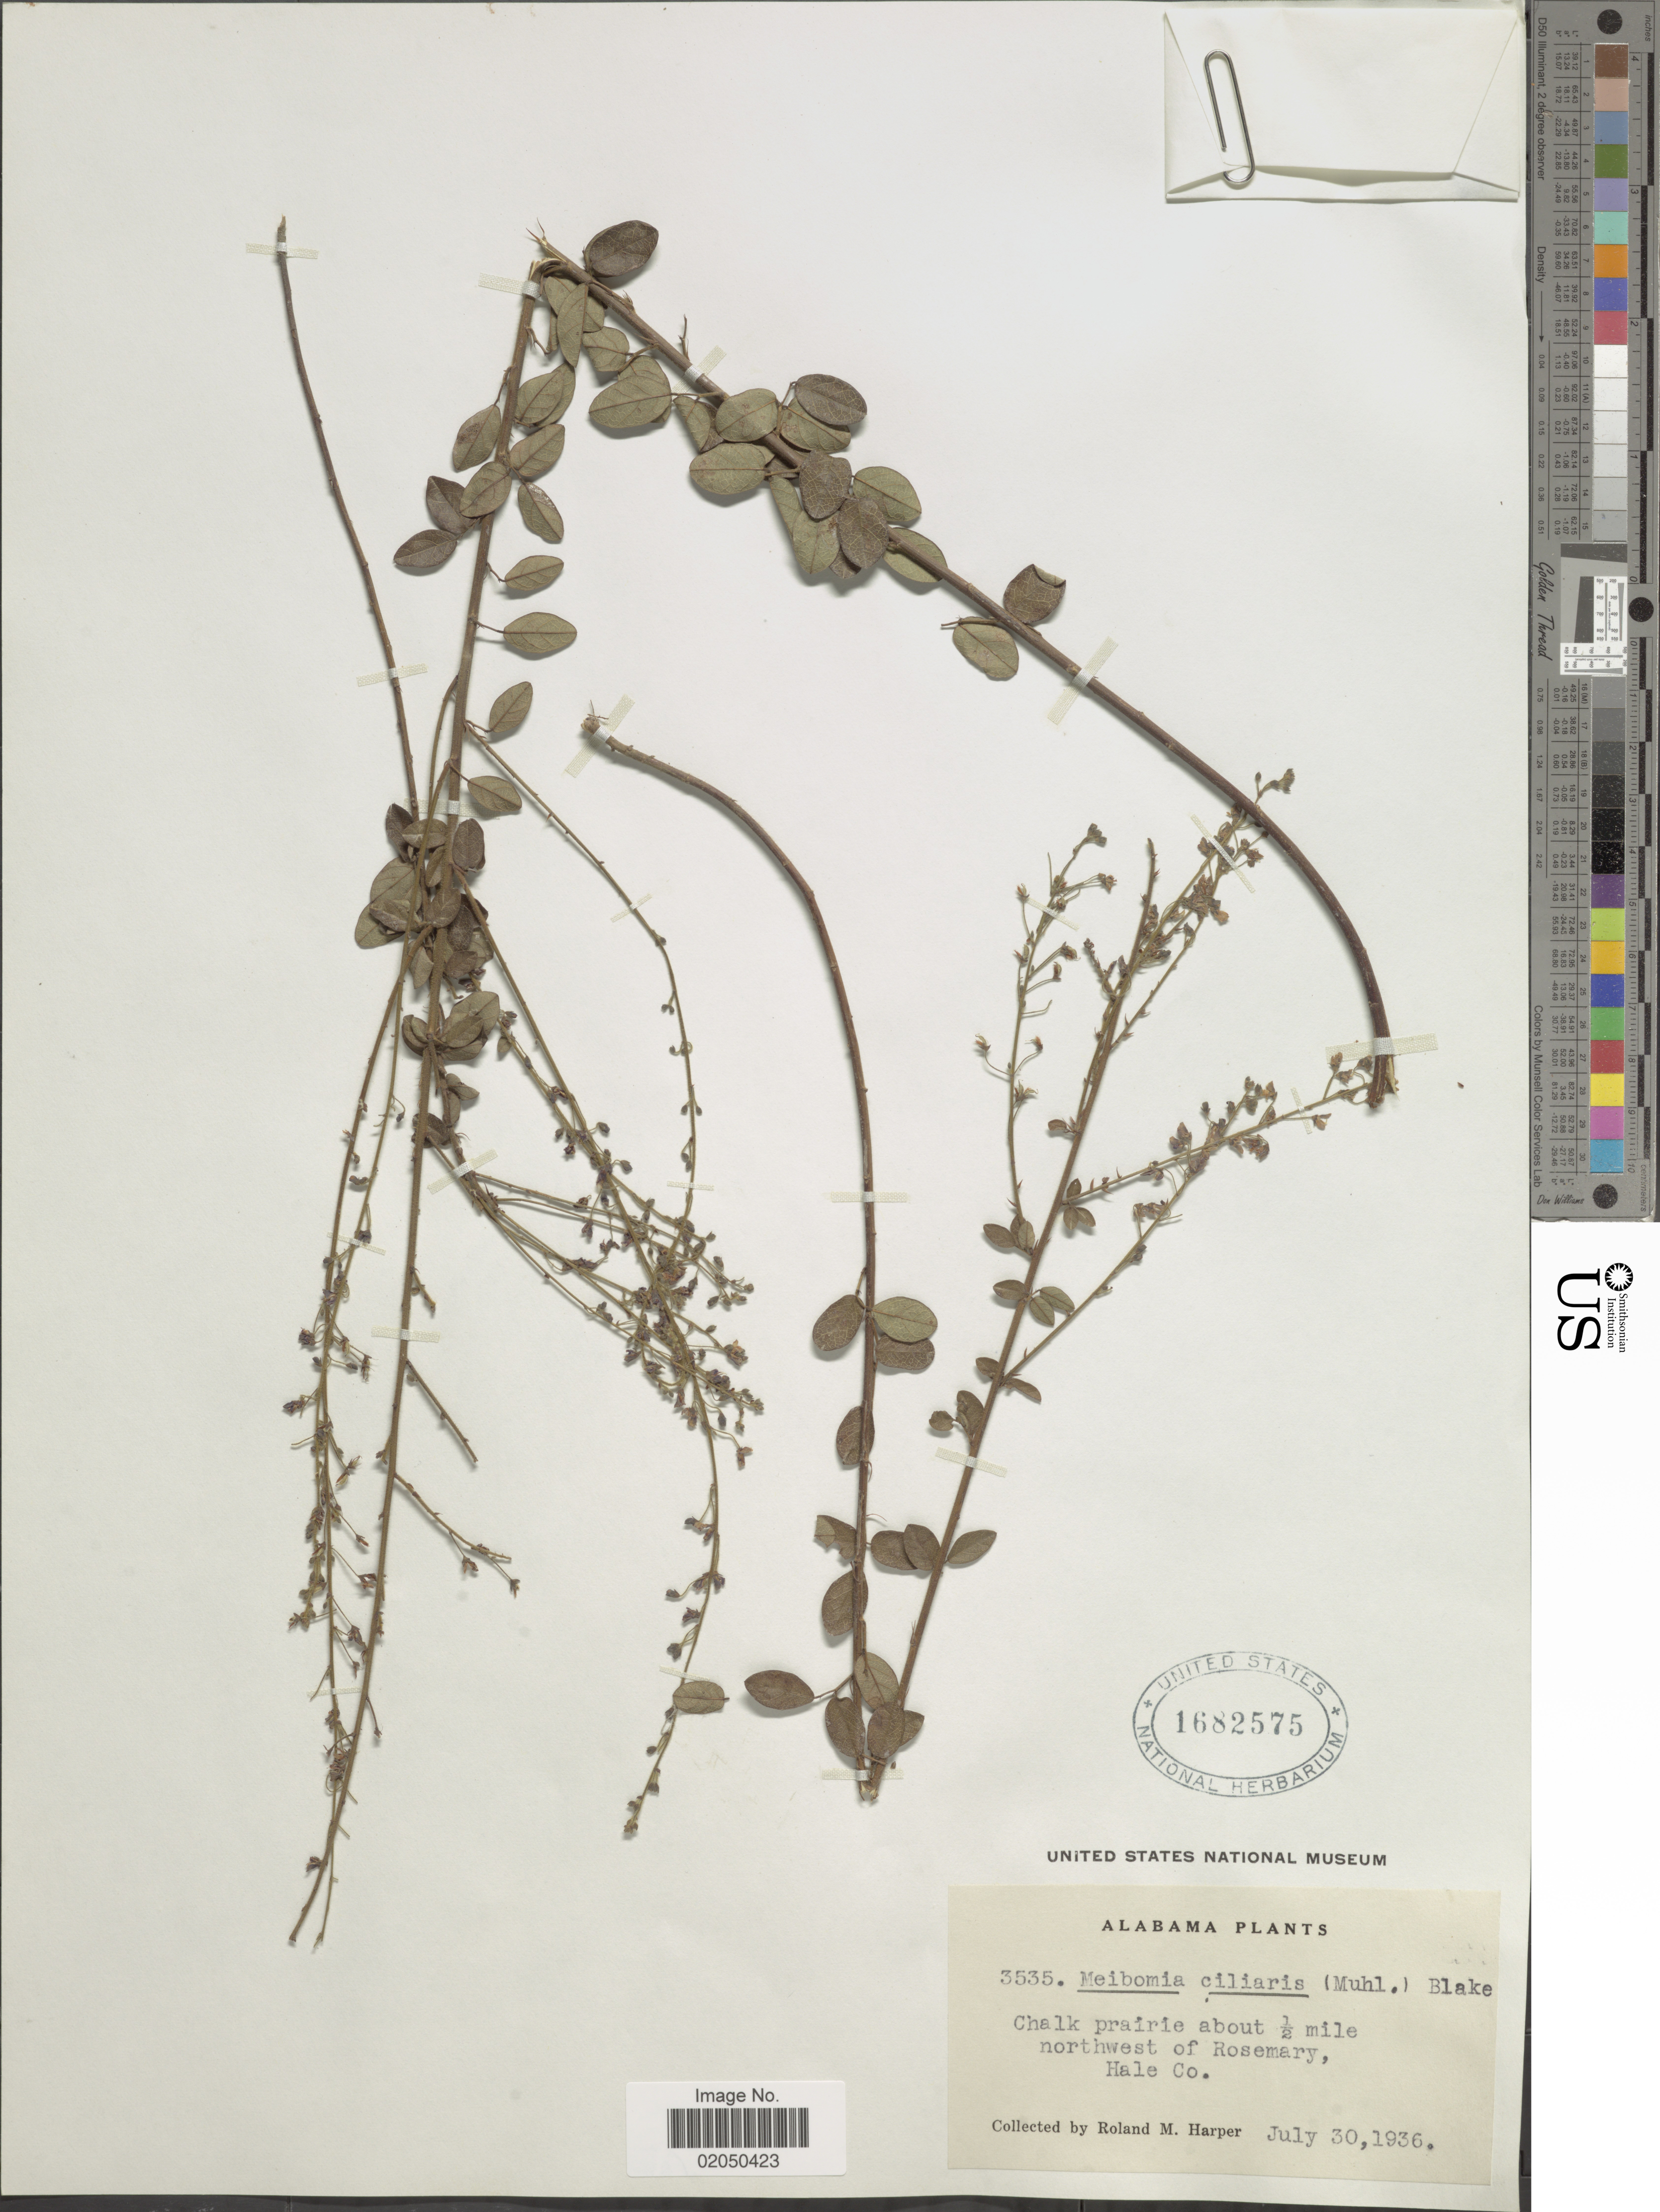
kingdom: Plantae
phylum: Tracheophyta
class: Magnoliopsida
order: Fabales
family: Fabaceae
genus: Desmodium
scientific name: Desmodium ciliare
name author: (Muhl. ex Willd.) DC.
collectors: R. M. Harper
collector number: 3535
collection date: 1936-07-30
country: United States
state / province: Alabama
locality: Chalk prairie about ½ mile northwest of Rosemary, Hale Co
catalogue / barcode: US 1682575